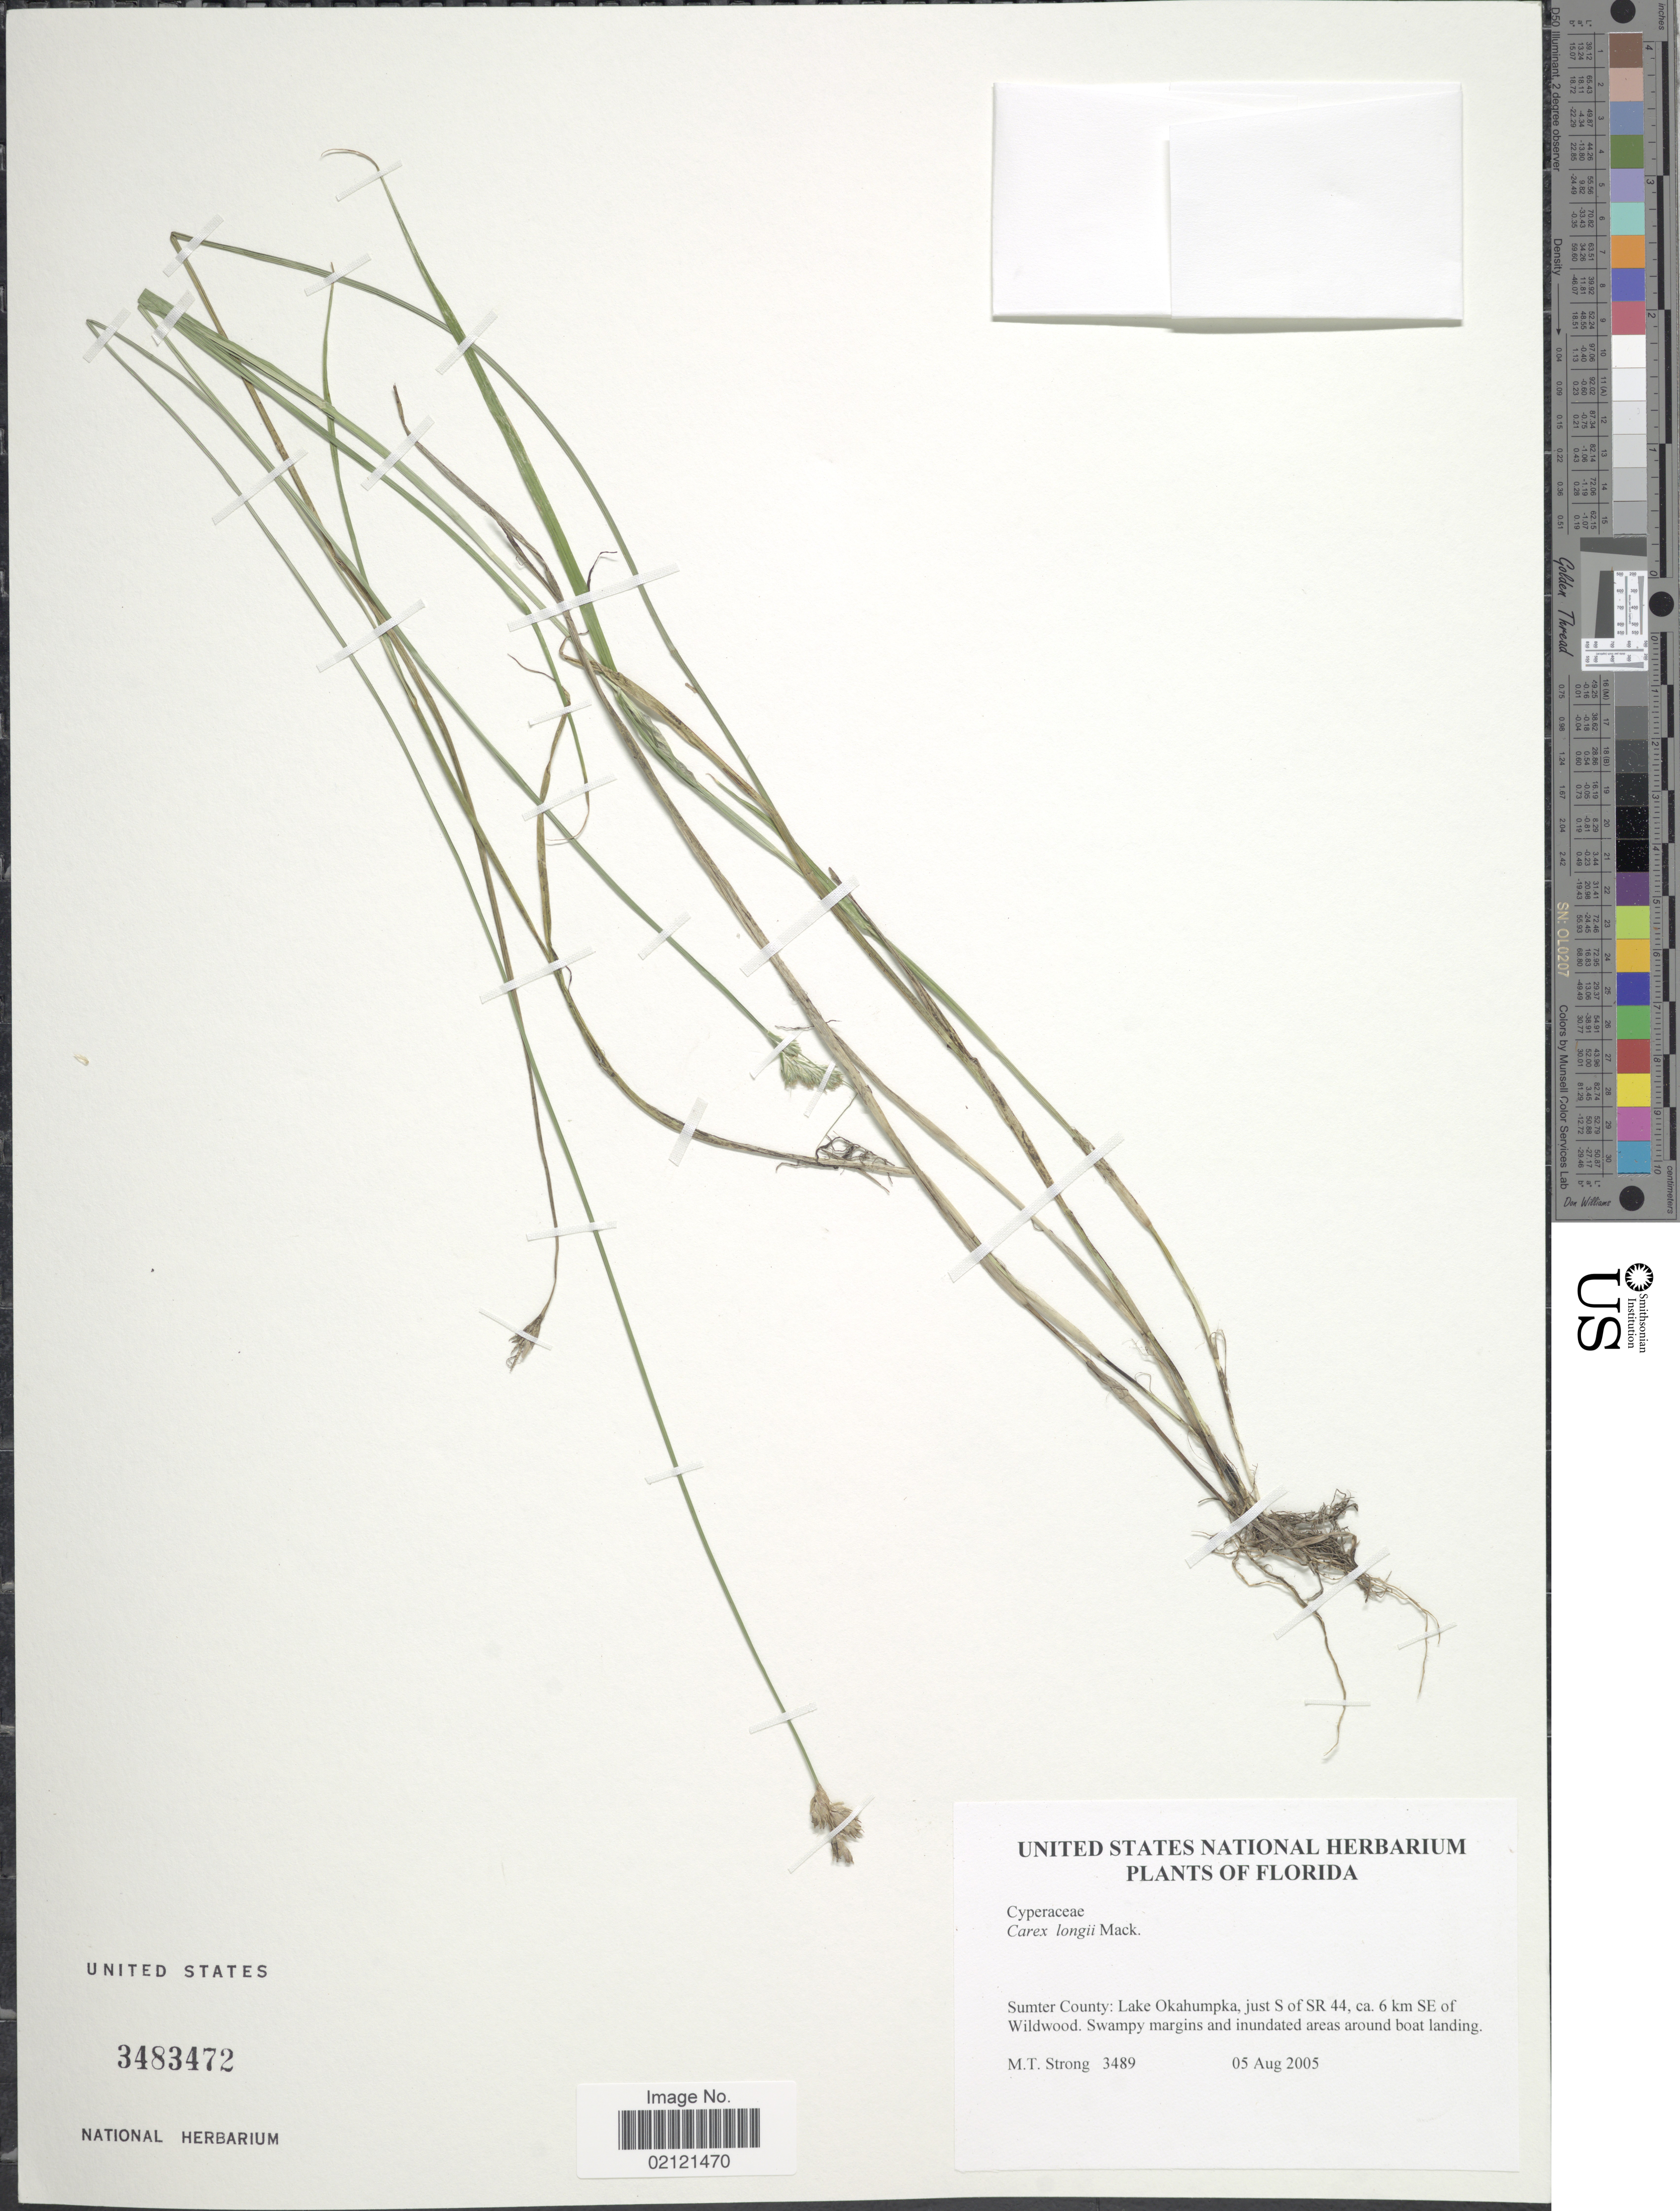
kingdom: Plantae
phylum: Tracheophyta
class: Liliopsida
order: Poales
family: Cyperaceae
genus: Carex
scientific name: Carex longii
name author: Mack.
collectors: M. T. Strong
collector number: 3489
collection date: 2005-08-05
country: United States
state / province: Florida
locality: Sumter County: Lake Okahumpka, just S of SR 44, ca. 6 km SE of Wildwood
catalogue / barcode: US 3483472